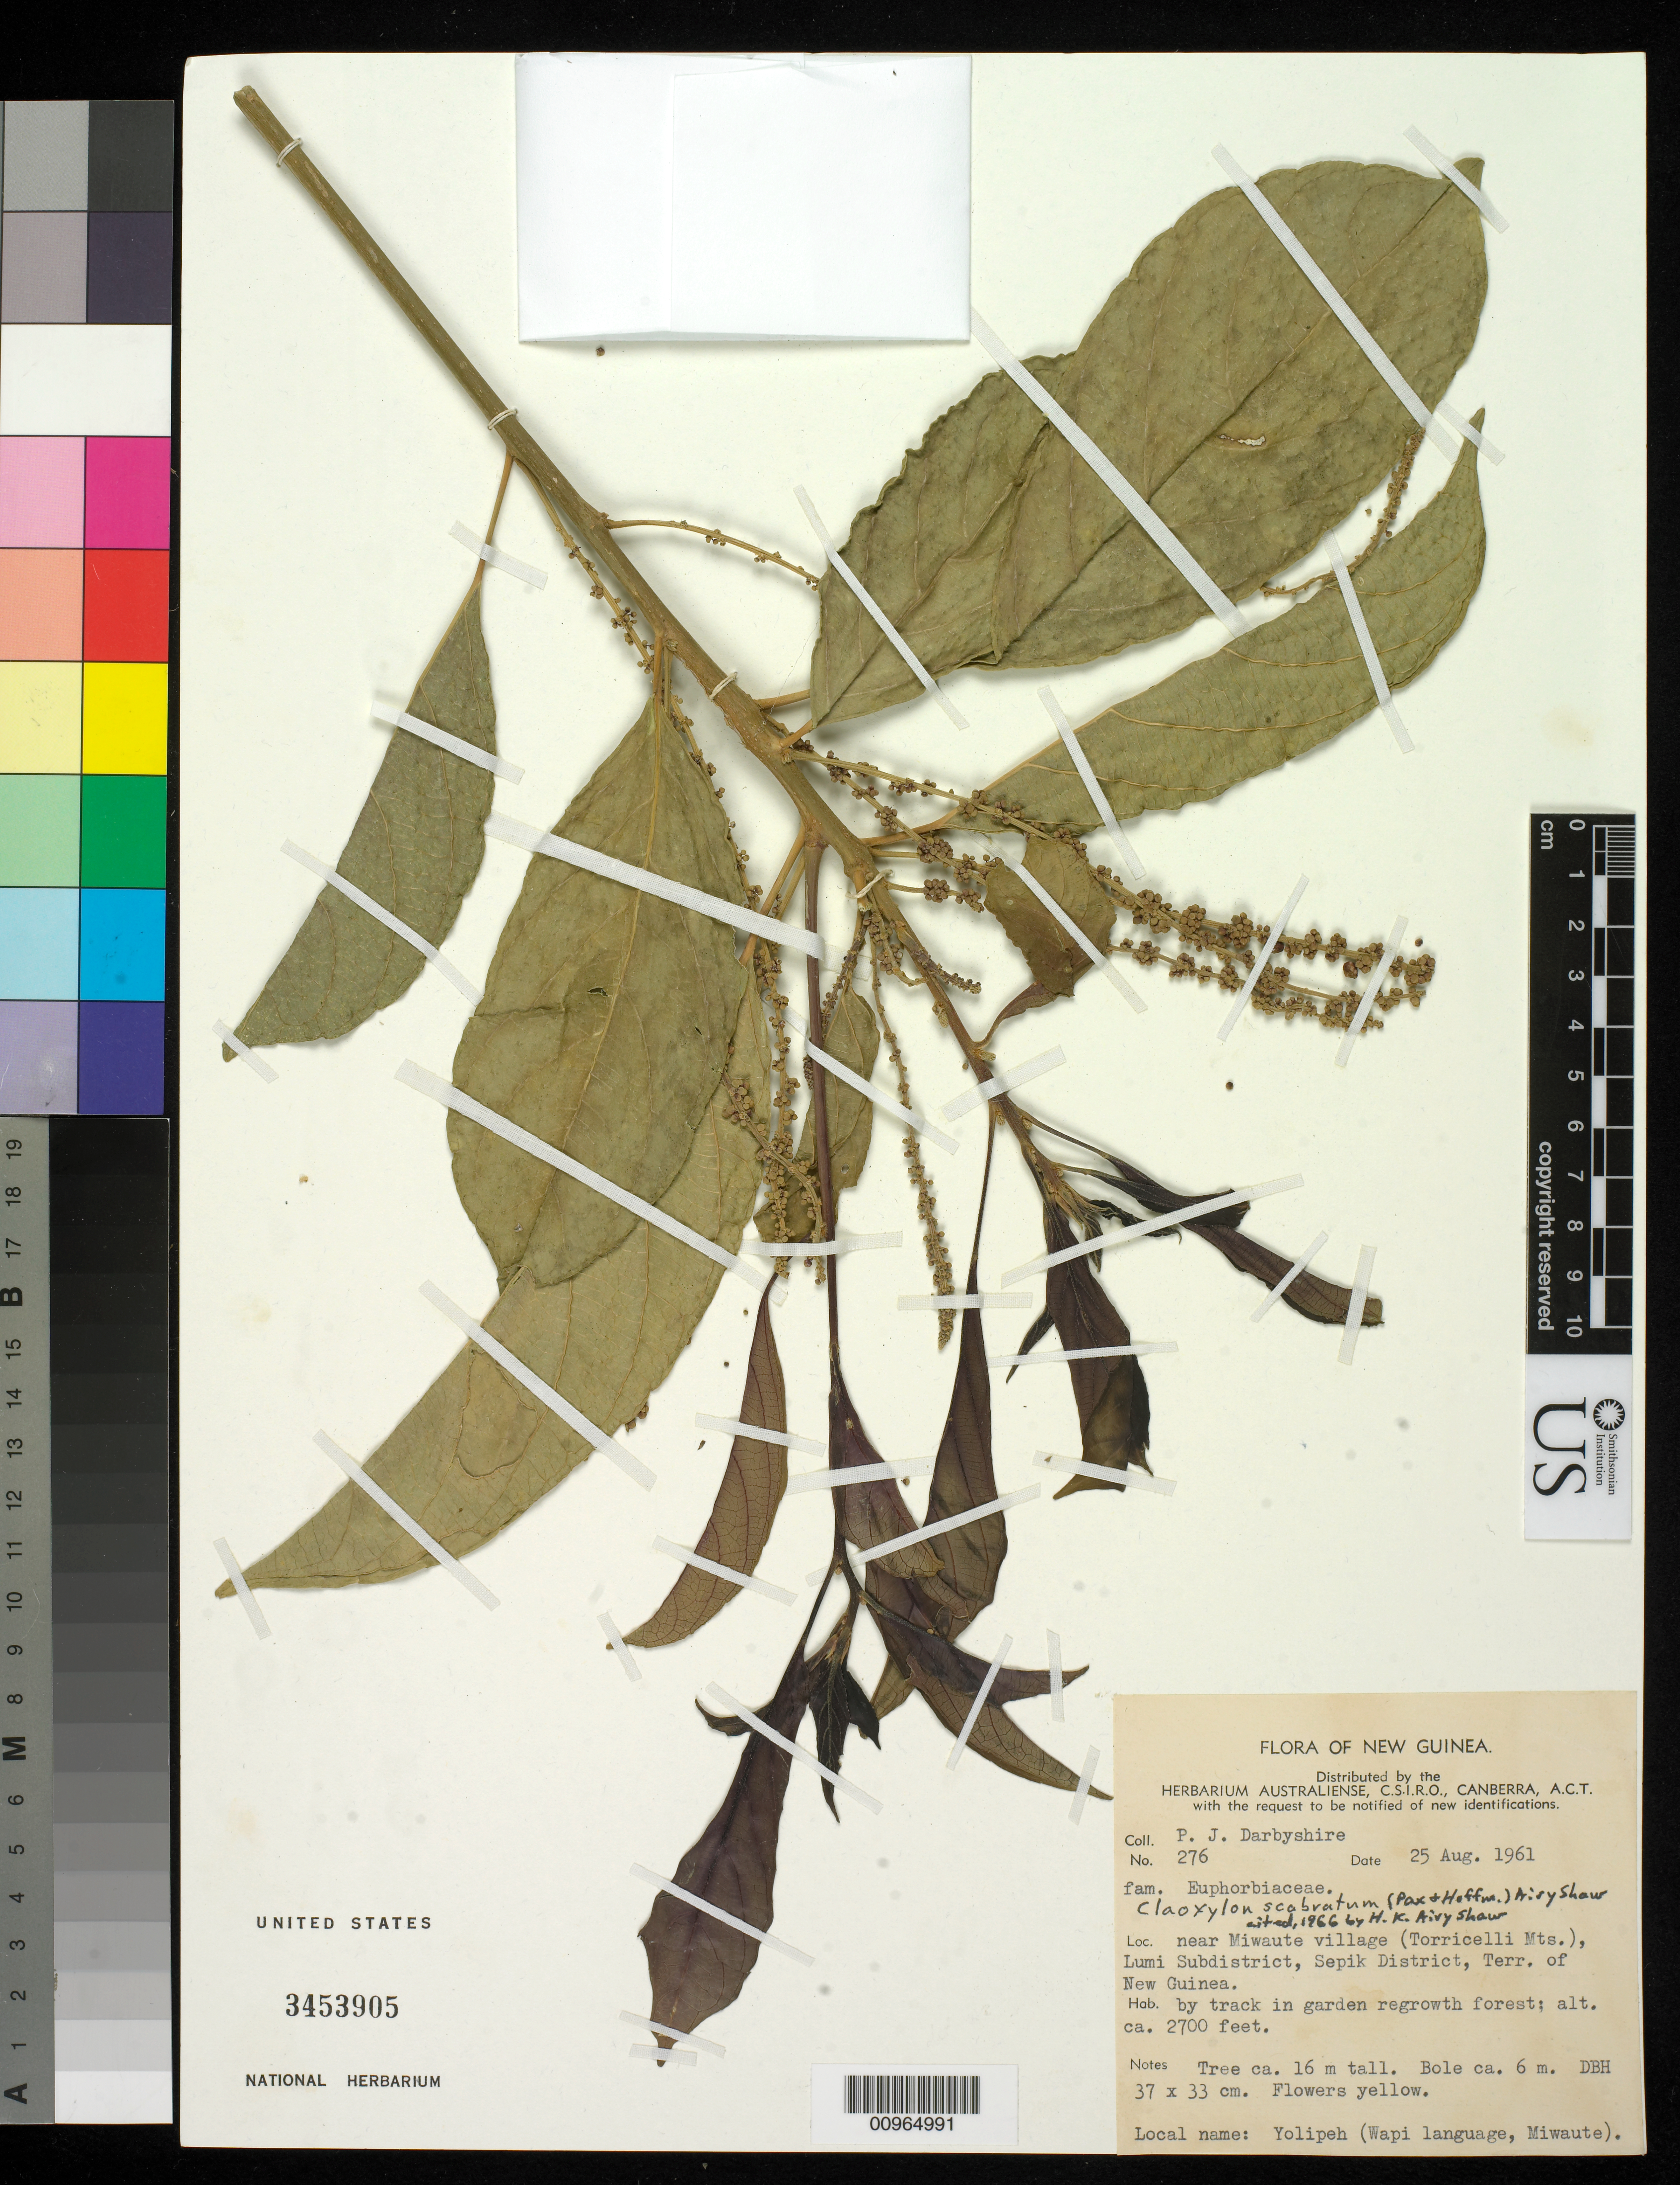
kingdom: Plantae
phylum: Tracheophyta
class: Magnoliopsida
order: Malpighiales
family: Euphorbiaceae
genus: Claoxylon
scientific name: Claoxylon scabratum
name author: (Pax & K. Hoffm.) Airy Shaw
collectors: P. Darbyshire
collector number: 276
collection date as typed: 25 Aug 1961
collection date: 1961-08-25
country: Papua New Guinea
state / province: Sandaun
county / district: Lumi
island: New Guinea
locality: Near Miwaute village (Torricelli Mts.), Lumi Subdistrict, Sepik District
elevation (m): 823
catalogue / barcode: US 3453905